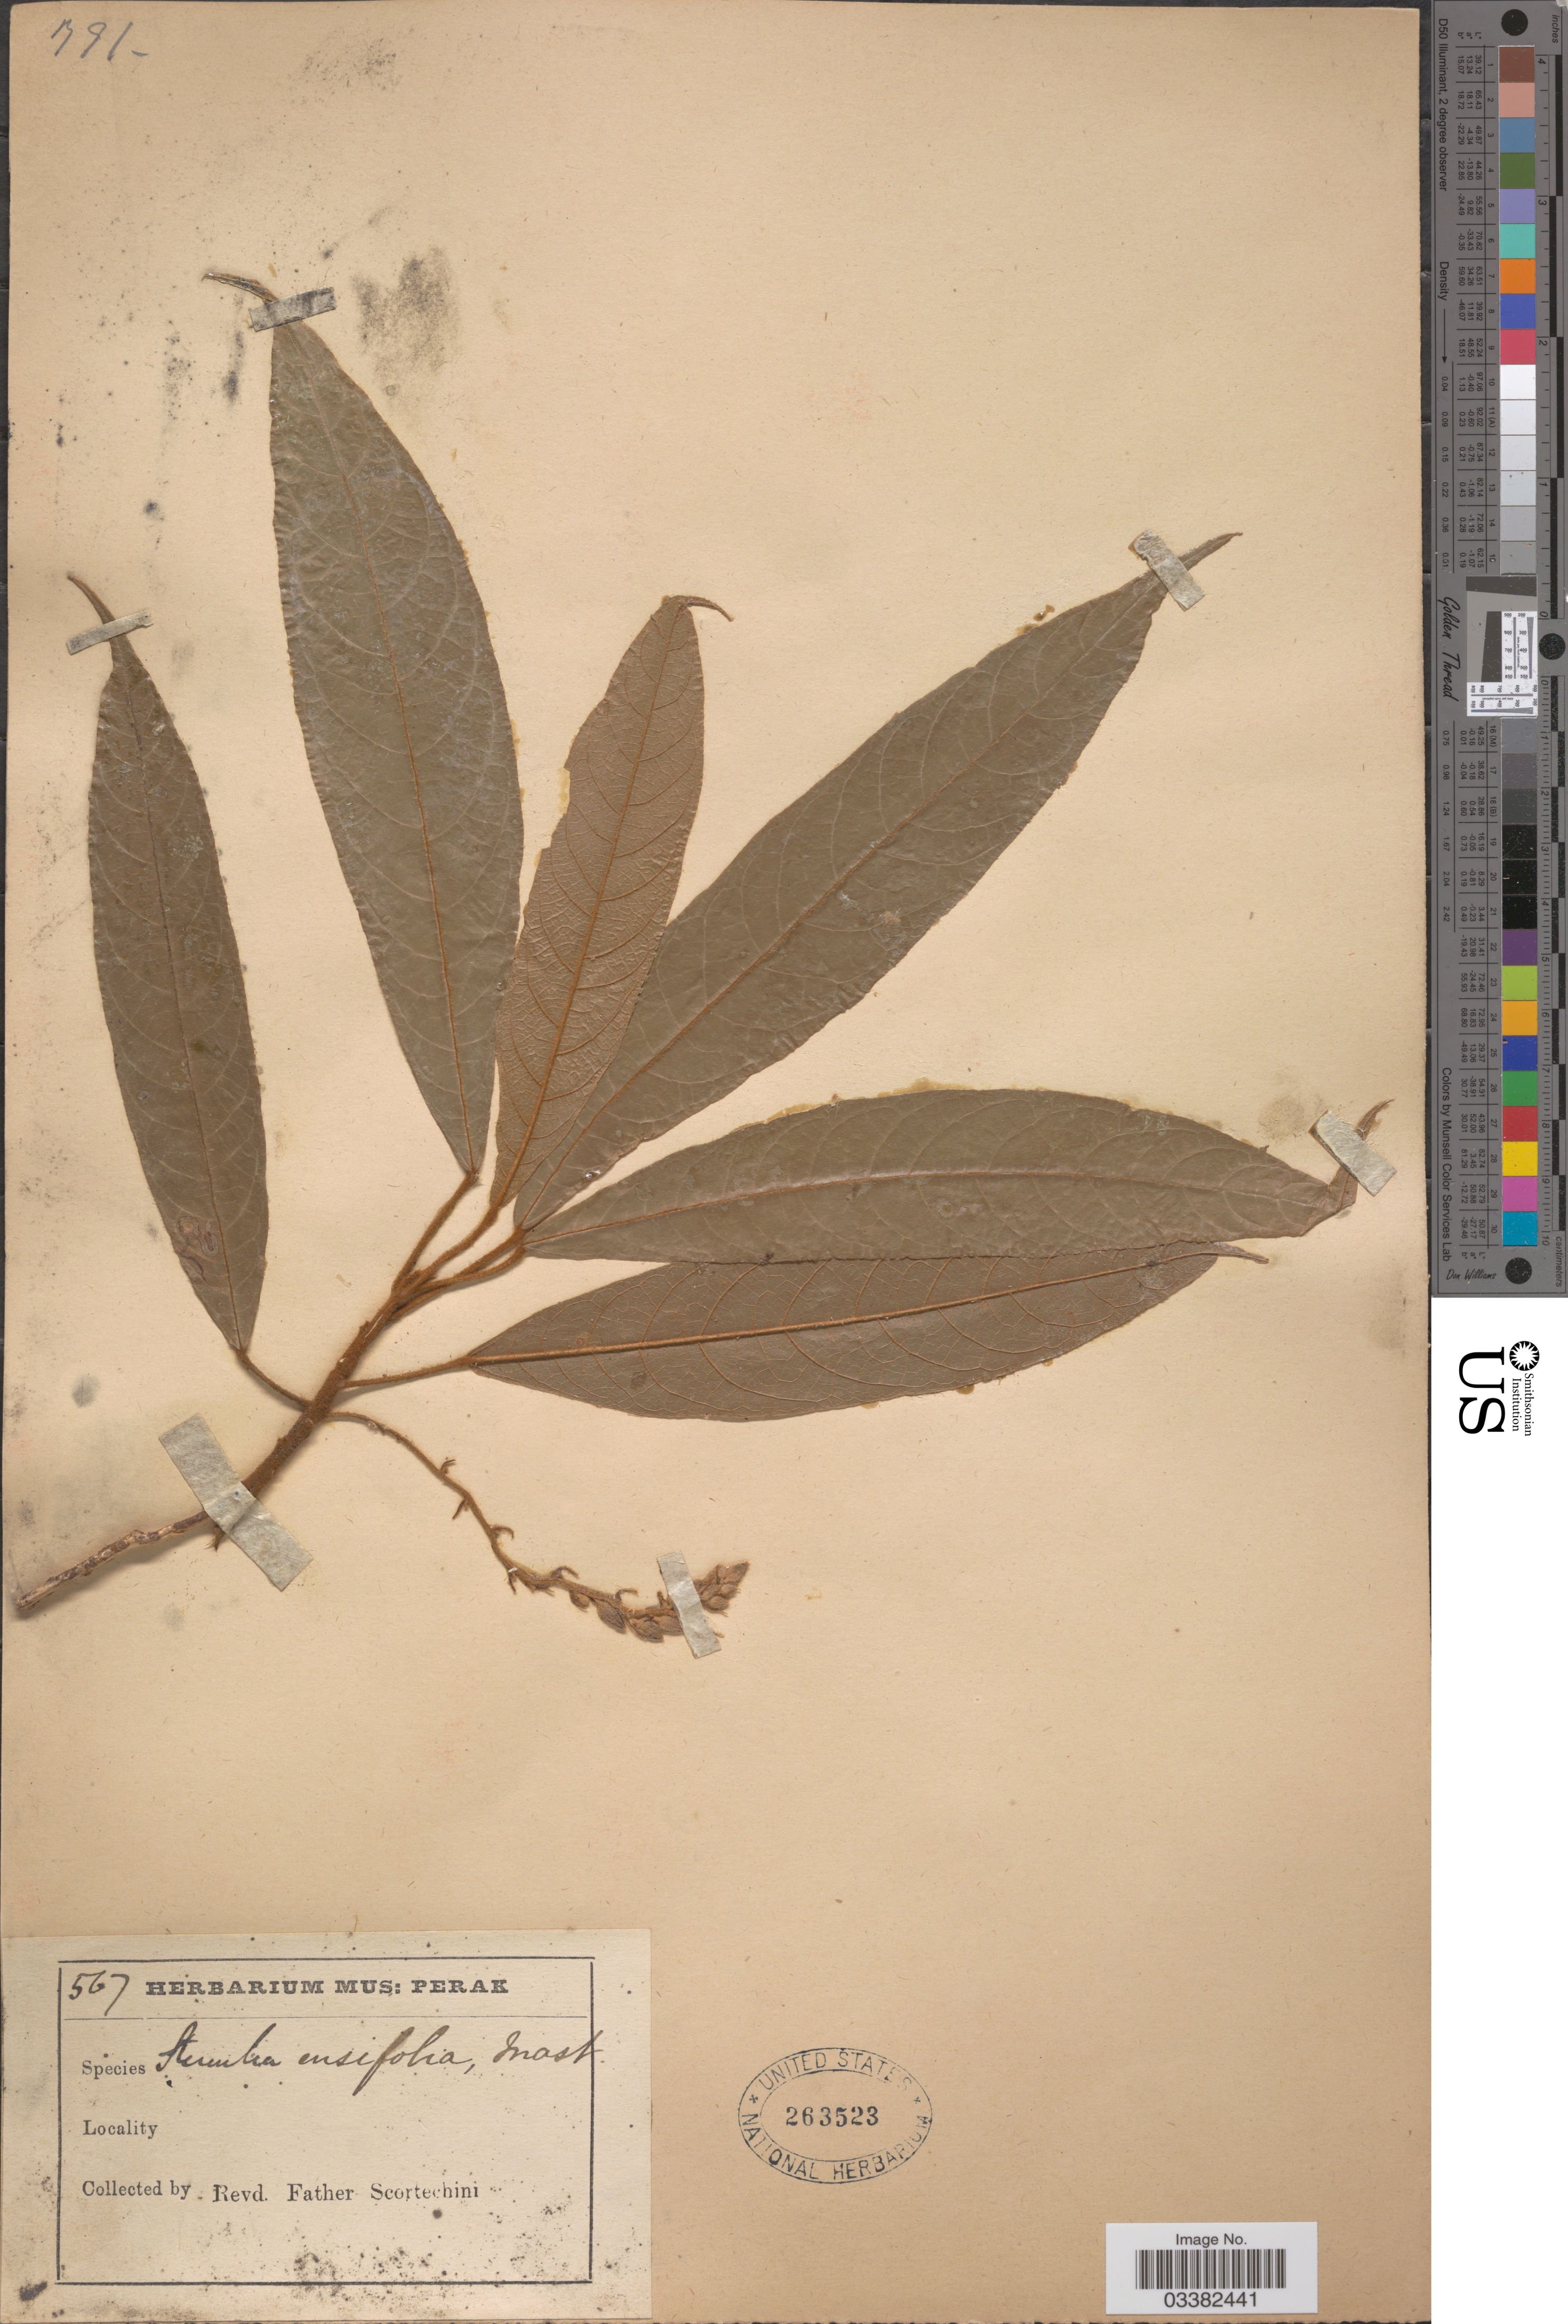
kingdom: Plantae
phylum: Tracheophyta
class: Magnoliopsida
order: Malvales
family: Malvaceae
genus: Sterculia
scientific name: Sterculia ensifolia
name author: Mast.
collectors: Fr. Scortechini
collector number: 567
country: Malaysia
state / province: Perak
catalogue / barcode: US 263523